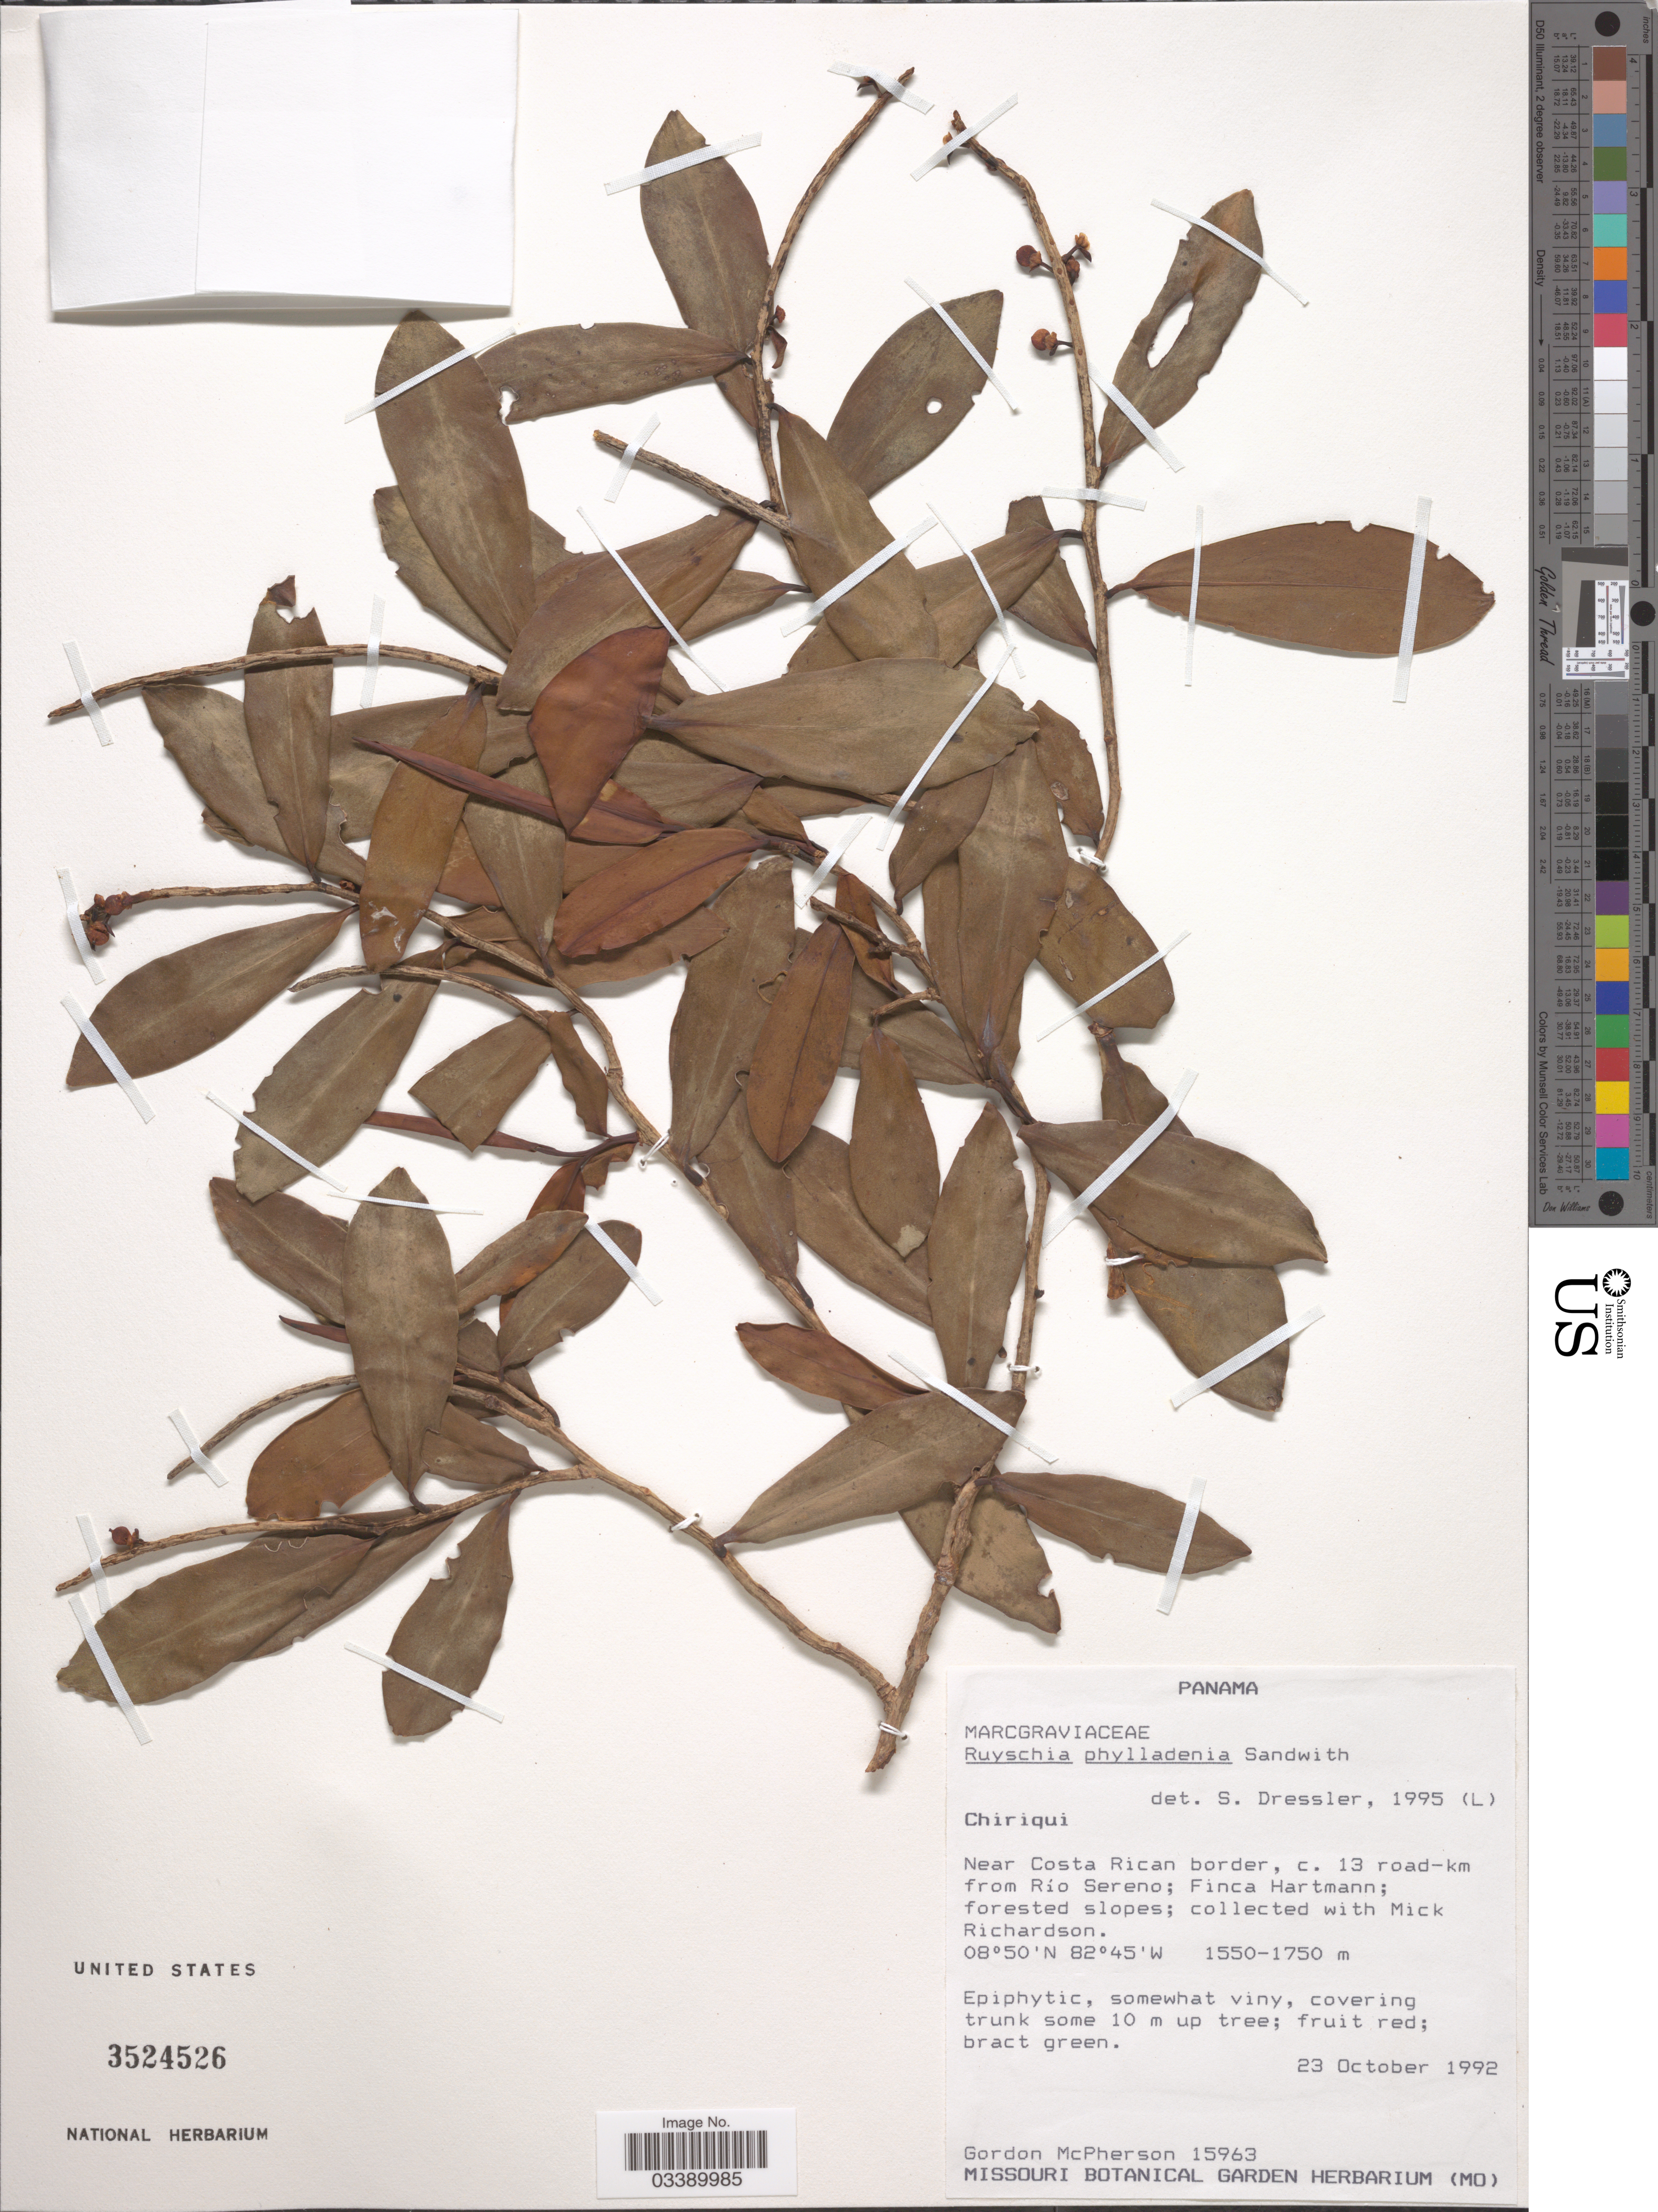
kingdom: Plantae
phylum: Tracheophyta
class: Magnoliopsida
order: Ericales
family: Marcgraviaceae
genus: Ruyschia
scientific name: Ruyschia phylladenia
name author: Sandwith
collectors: G. D. McPherson & M. Richardson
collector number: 15963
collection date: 1992-10-23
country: Panama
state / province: Chiriqui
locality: Near Costa Rican border, c. 13 road-km from Río Sereno; Finca Hartmann.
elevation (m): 1550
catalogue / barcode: US 3524526